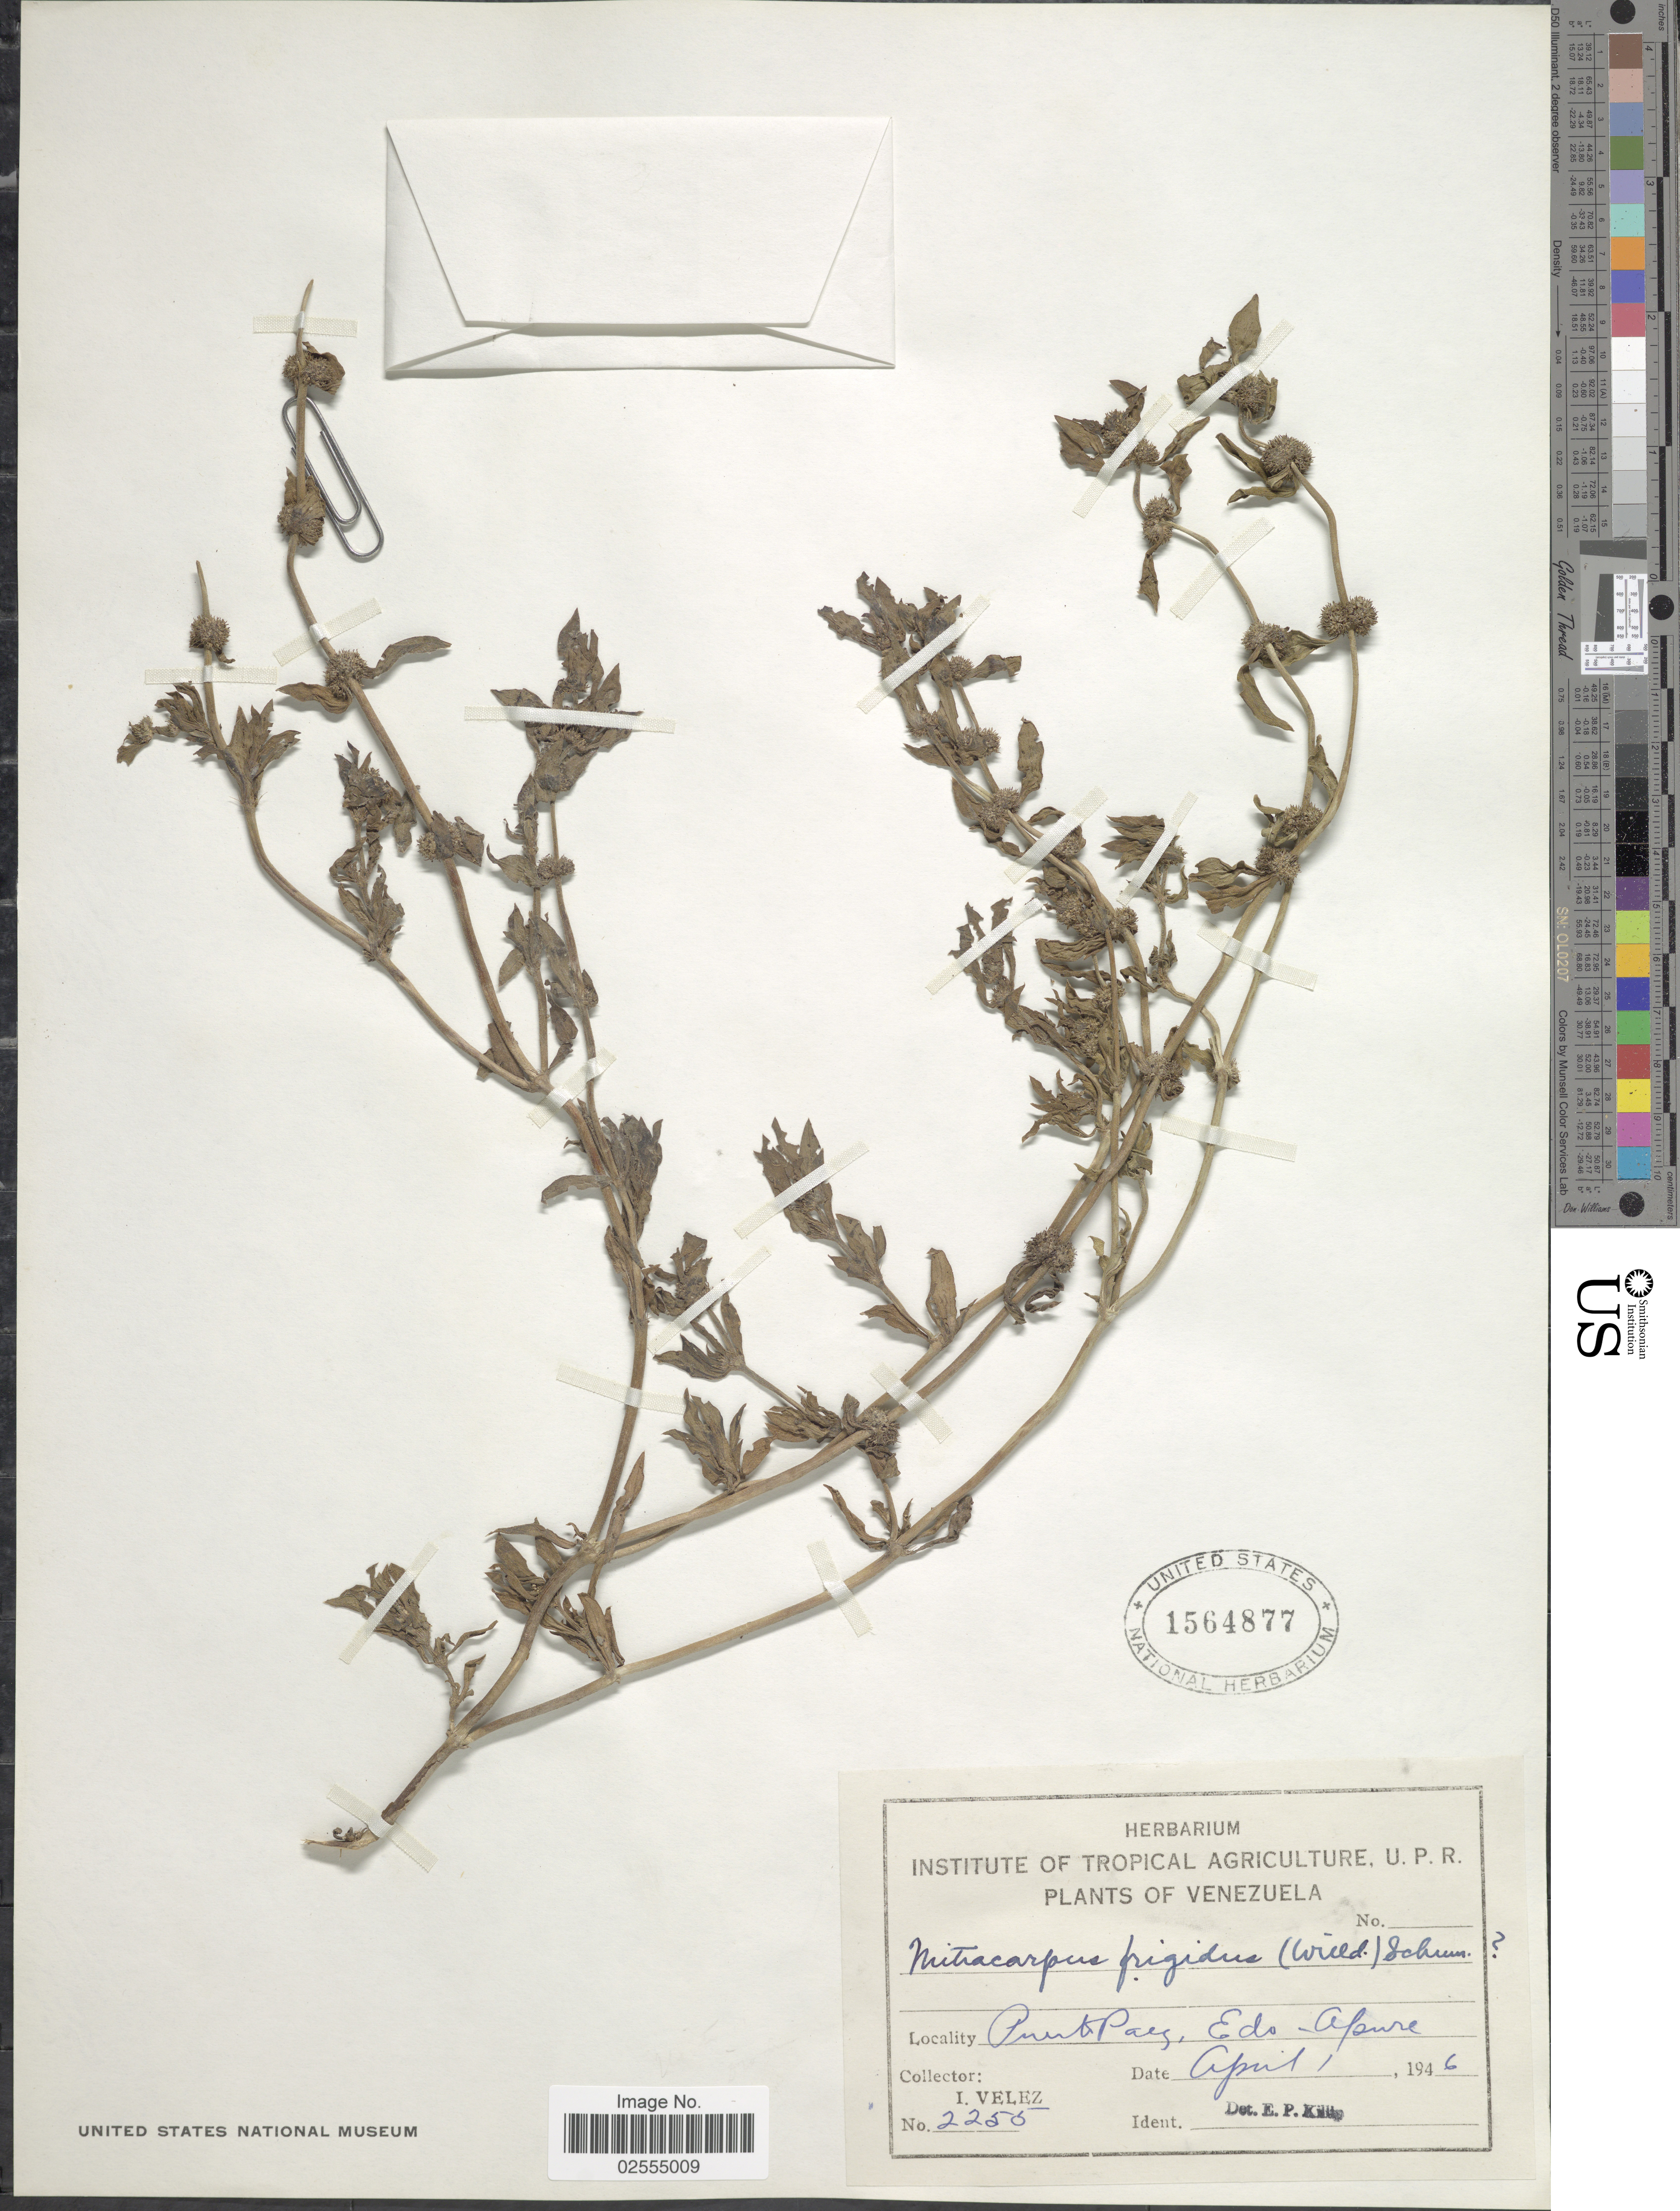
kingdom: Plantae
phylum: Tracheophyta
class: Magnoliopsida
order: Gentianales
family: Rubiaceae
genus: Mitracarpus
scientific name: Mitracarpus frigidus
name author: (Willd. ex Roem. & Schult.) K. Schum.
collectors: I. Velez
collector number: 2255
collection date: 1946-04-01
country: Venezuela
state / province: Apure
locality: Puerto Paez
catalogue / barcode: US 1564877